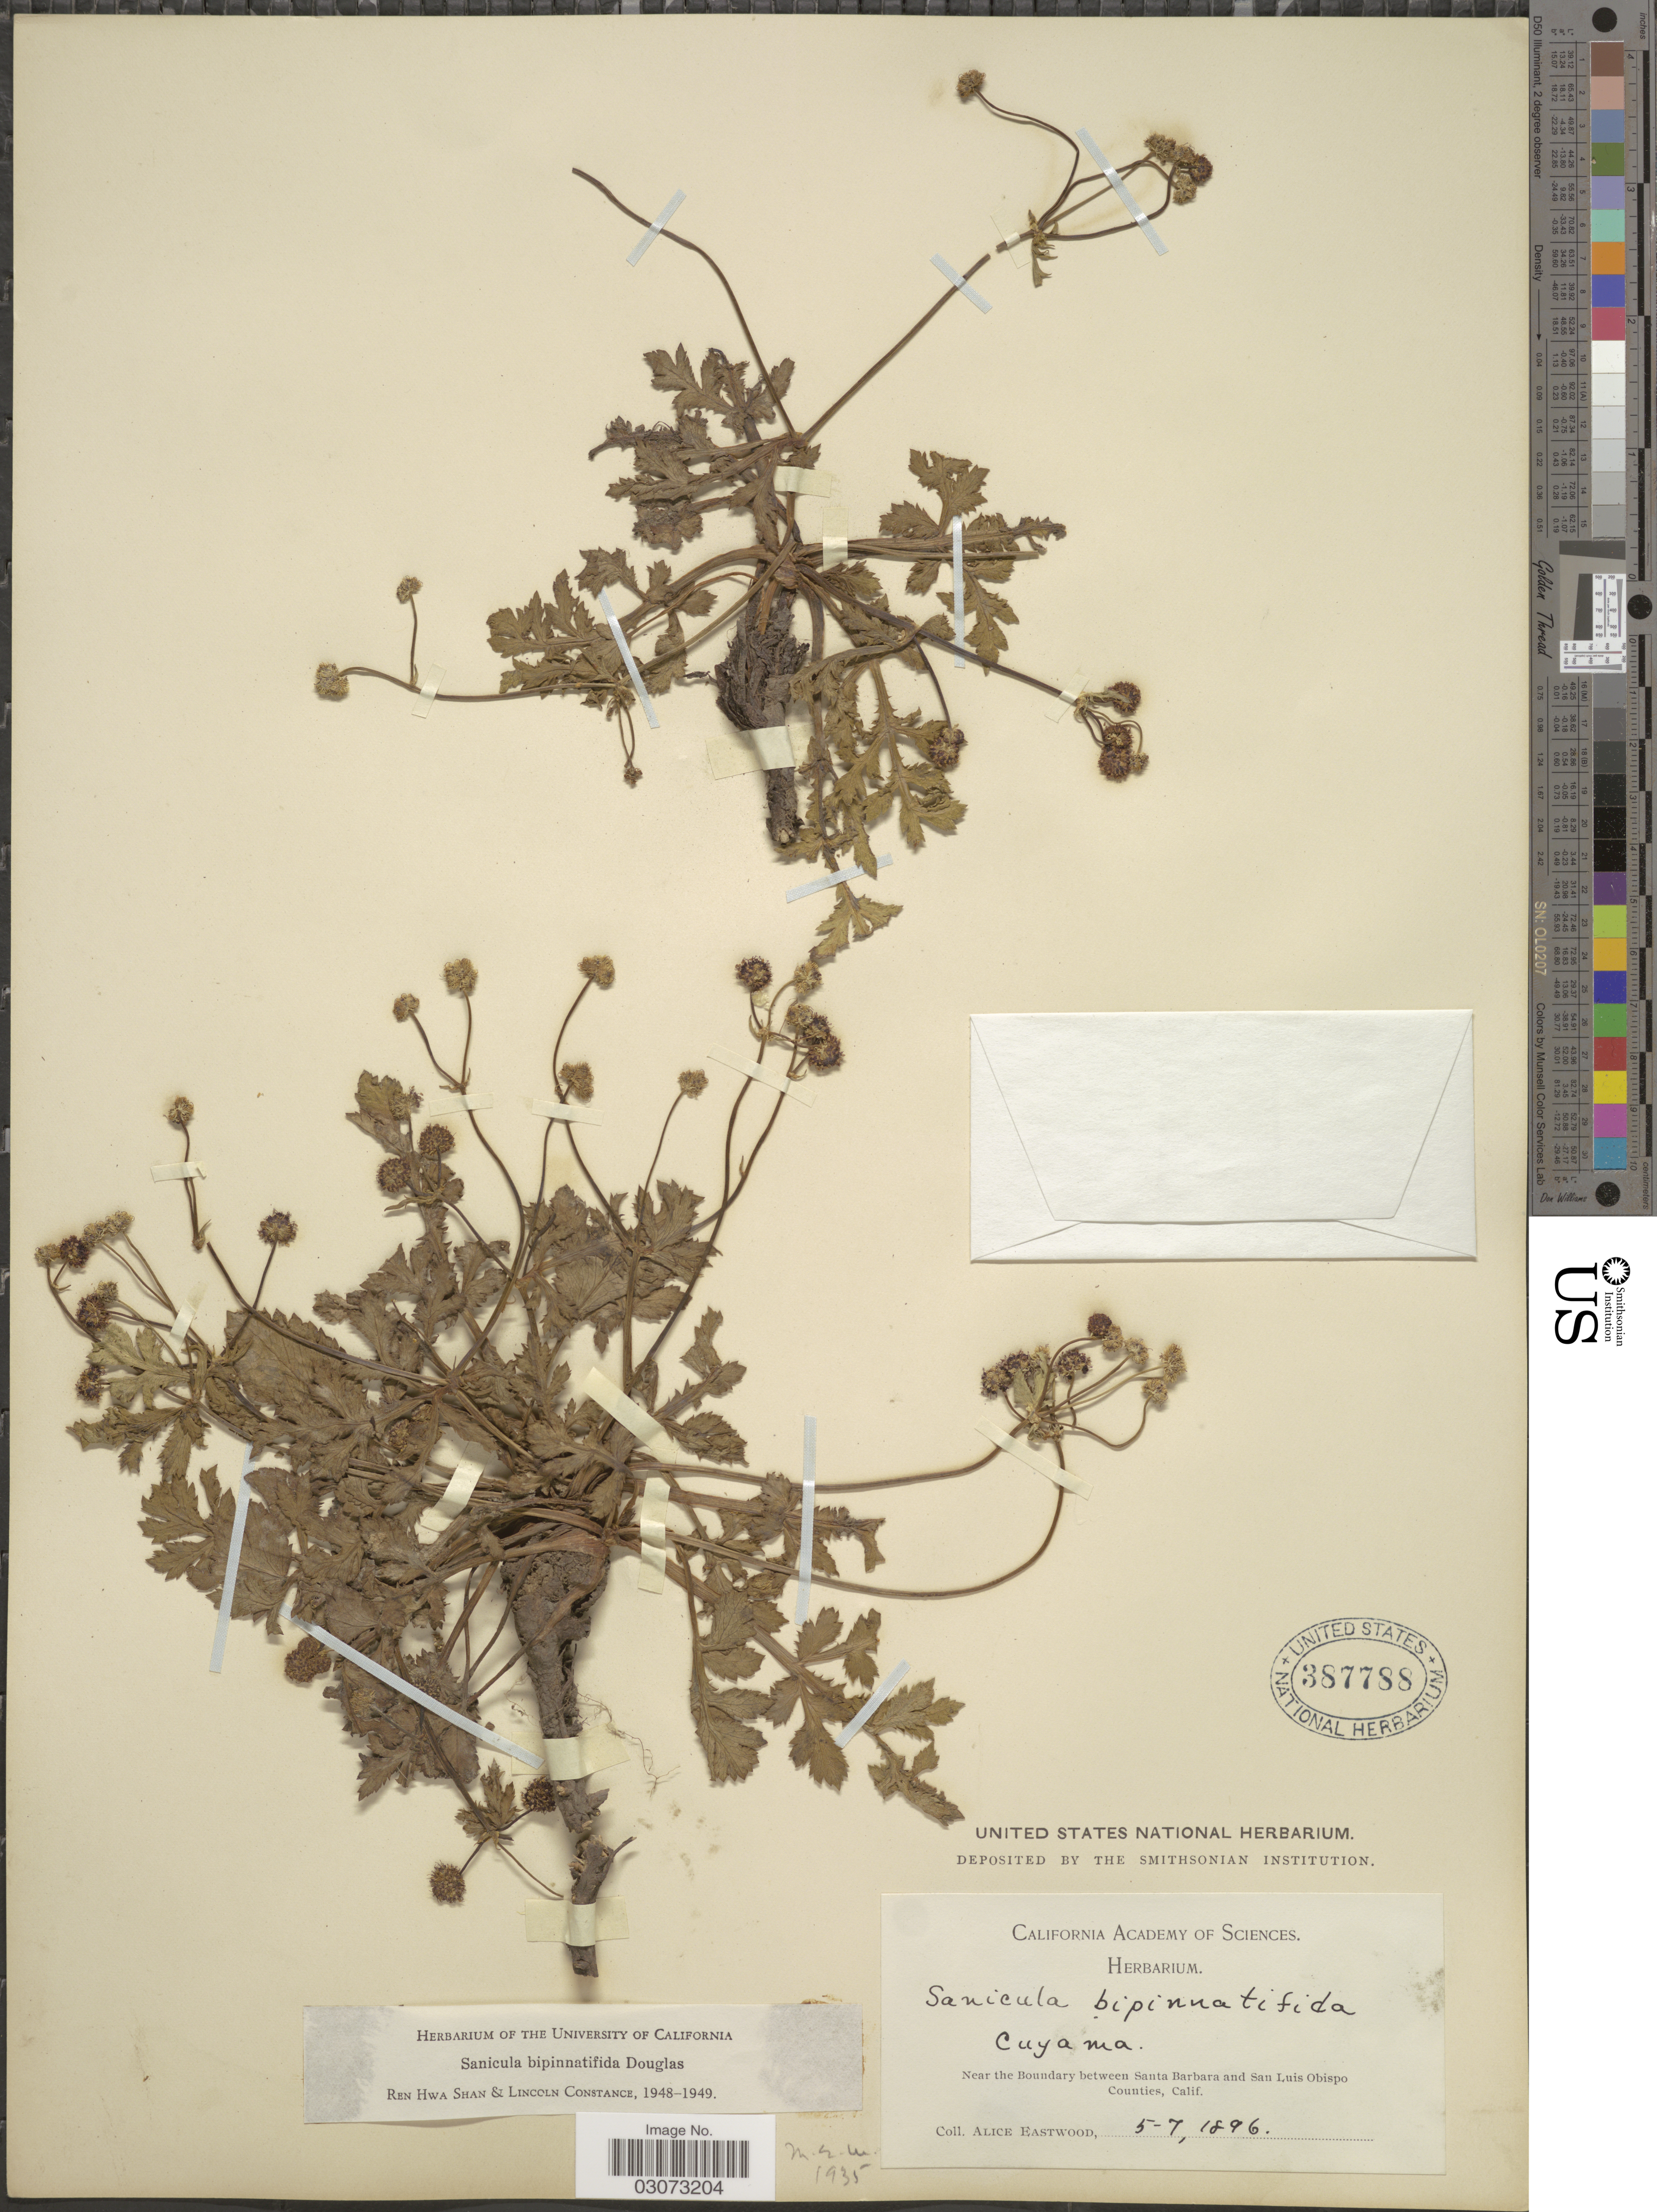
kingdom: Plantae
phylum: Tracheophyta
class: Magnoliopsida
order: Apiales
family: Apiaceae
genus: Sanicula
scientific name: Sanicula bipinnatifida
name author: Douglas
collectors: A. Eastwood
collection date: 1896-05-07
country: United States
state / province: California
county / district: Santa Barbara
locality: Cuyama. Near the Boundary between Santa Barbara and San Luis Obispo Counties.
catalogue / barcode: US 387788